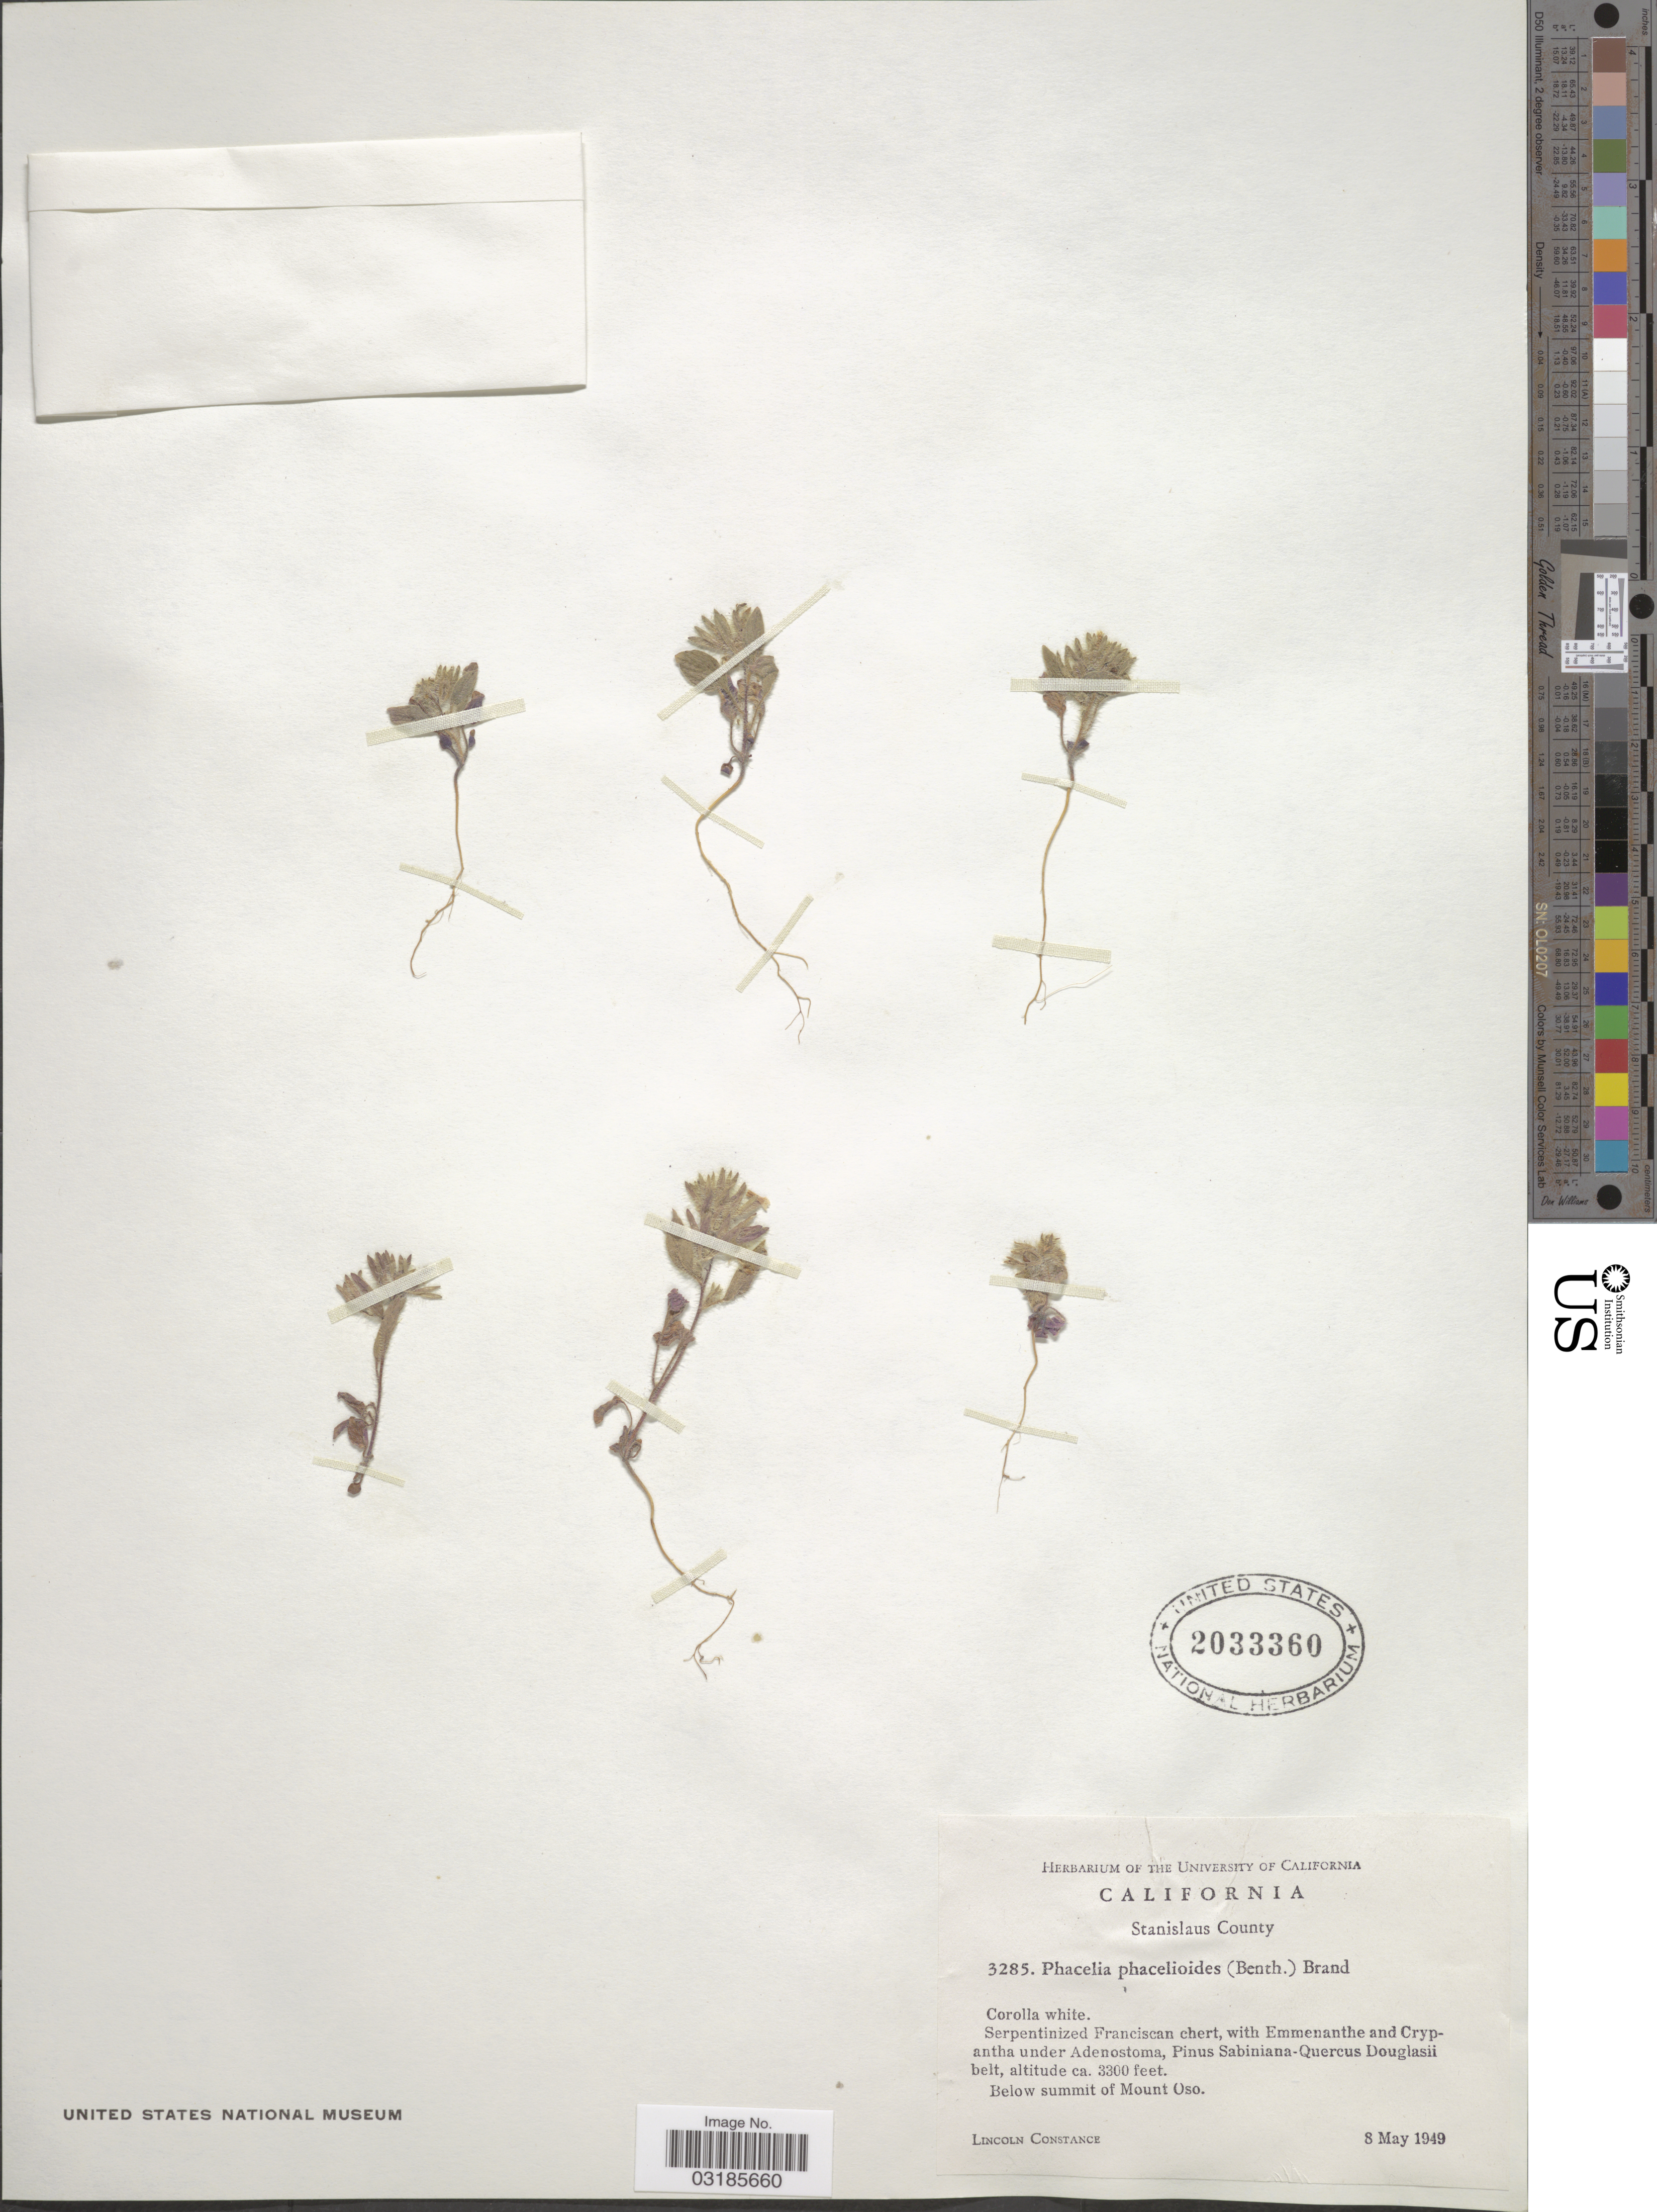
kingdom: Plantae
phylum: Tracheophyta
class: Magnoliopsida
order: Boraginales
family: Hydrophyllaceae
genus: Phacelia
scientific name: Phacelia phacelioides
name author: (Benth.) Brand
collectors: L. Constance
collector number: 3285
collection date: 1949-05-08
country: United States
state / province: California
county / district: Stanislaus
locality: Stanislaus County, Below summit of Mount Oso.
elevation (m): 1006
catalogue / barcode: US 2033360